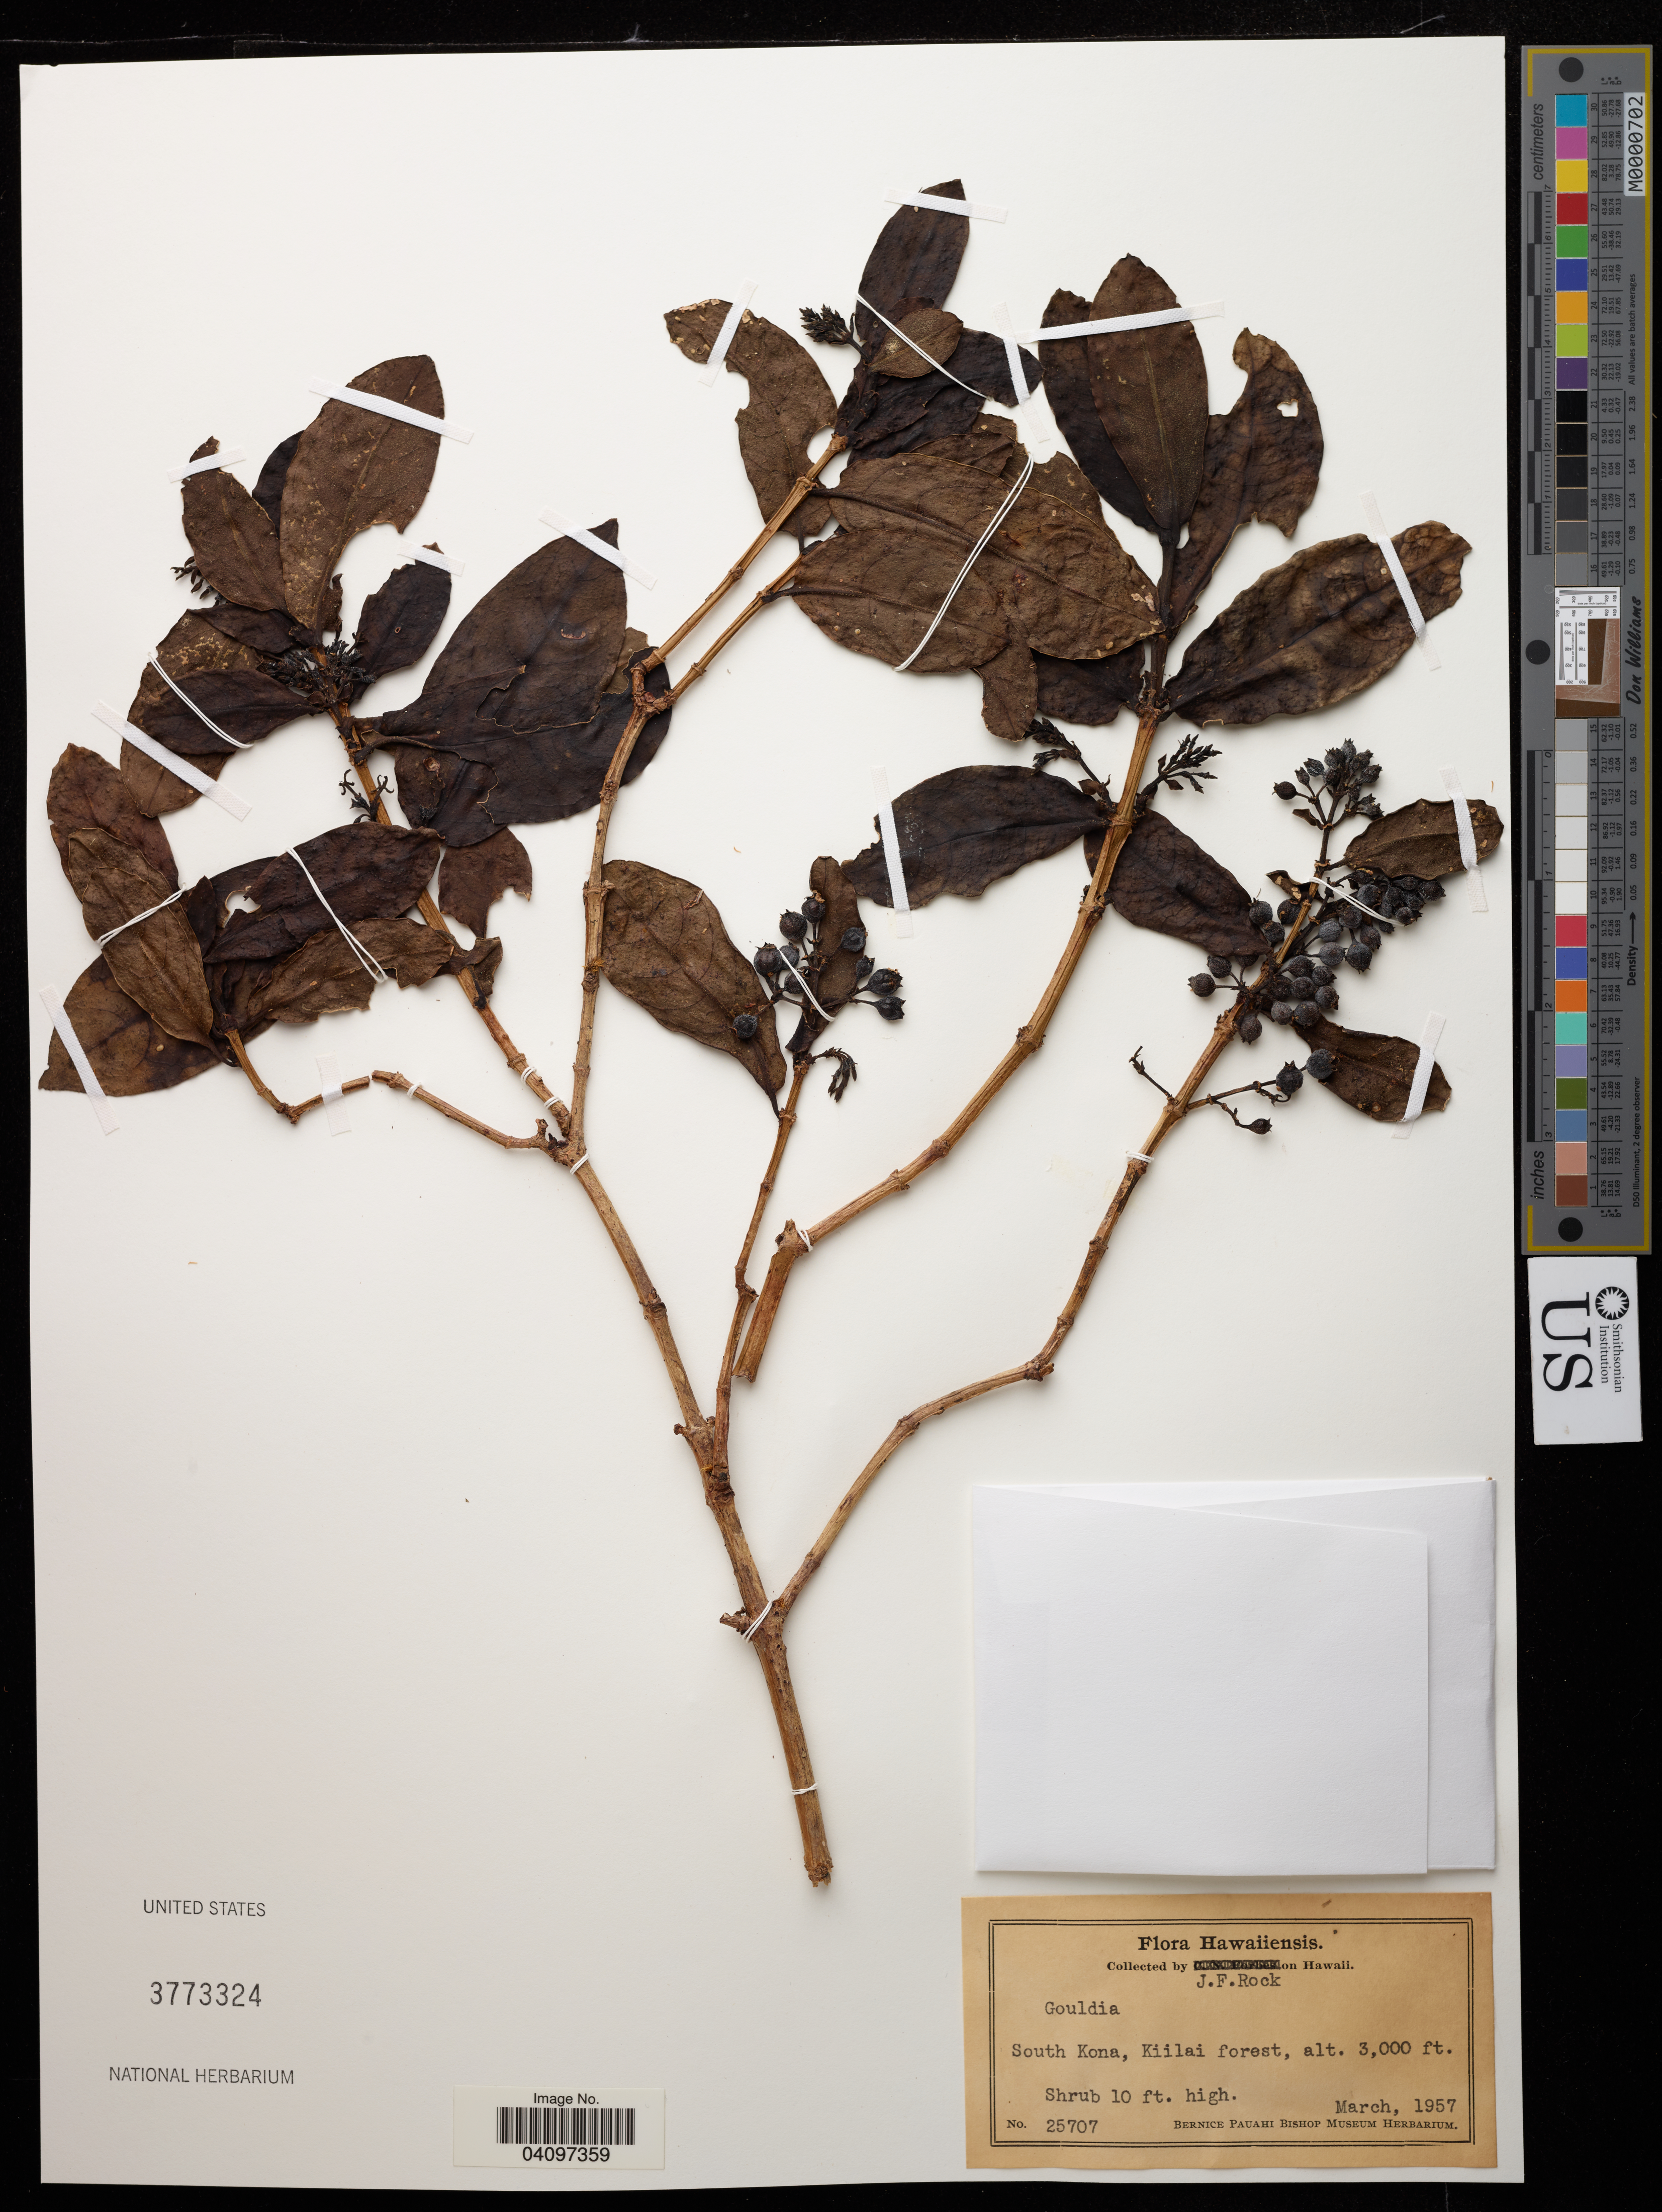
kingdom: Plantae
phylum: Tracheophyta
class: Magnoliopsida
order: Gentianales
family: Rubiaceae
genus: Kadua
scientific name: Kadua sp.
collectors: J. Rock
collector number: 25707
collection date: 1957-03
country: United States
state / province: Hawaii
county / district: Hawaii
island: Hawaii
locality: S. Kona, Kiilai forest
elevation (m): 914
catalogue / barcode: US 3773324